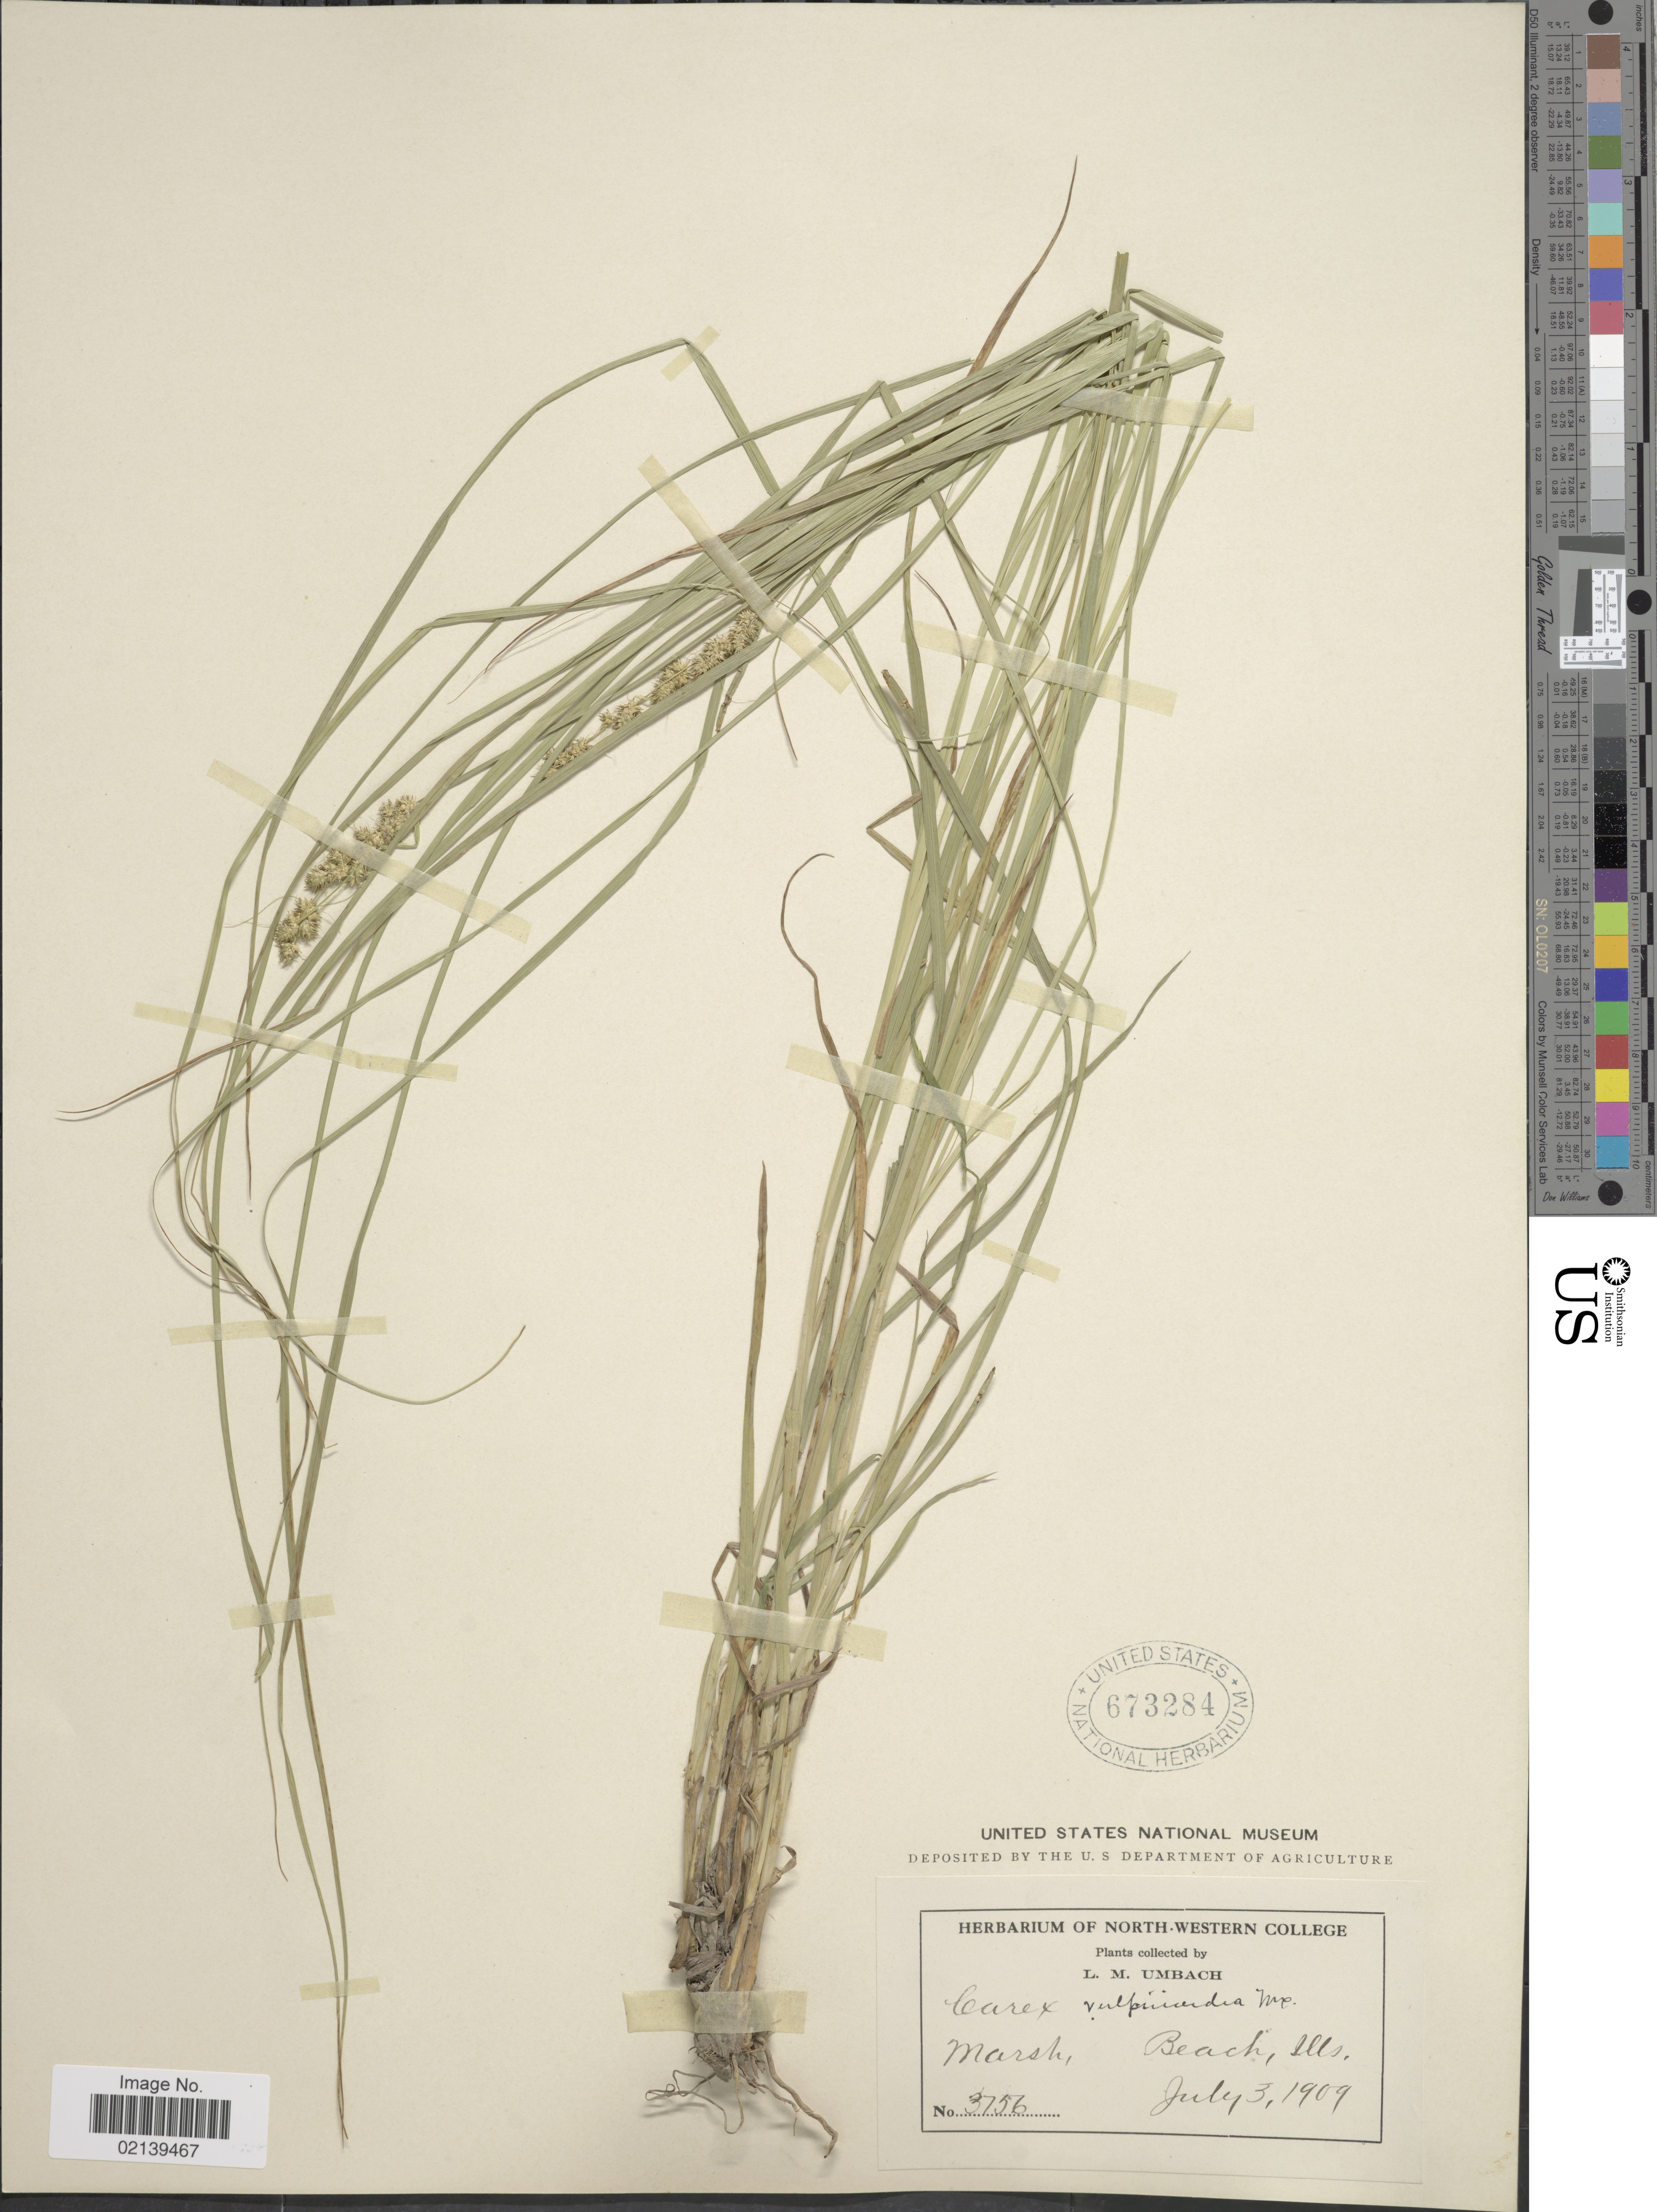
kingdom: Plantae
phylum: Tracheophyta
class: Liliopsida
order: Poales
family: Cyperaceae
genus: Carex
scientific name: Carex vulpinoidea Michx.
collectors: L. M. Umbach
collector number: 3756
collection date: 1909-07-03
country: United States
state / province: Illinois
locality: Marsh, Beach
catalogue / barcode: US 673284